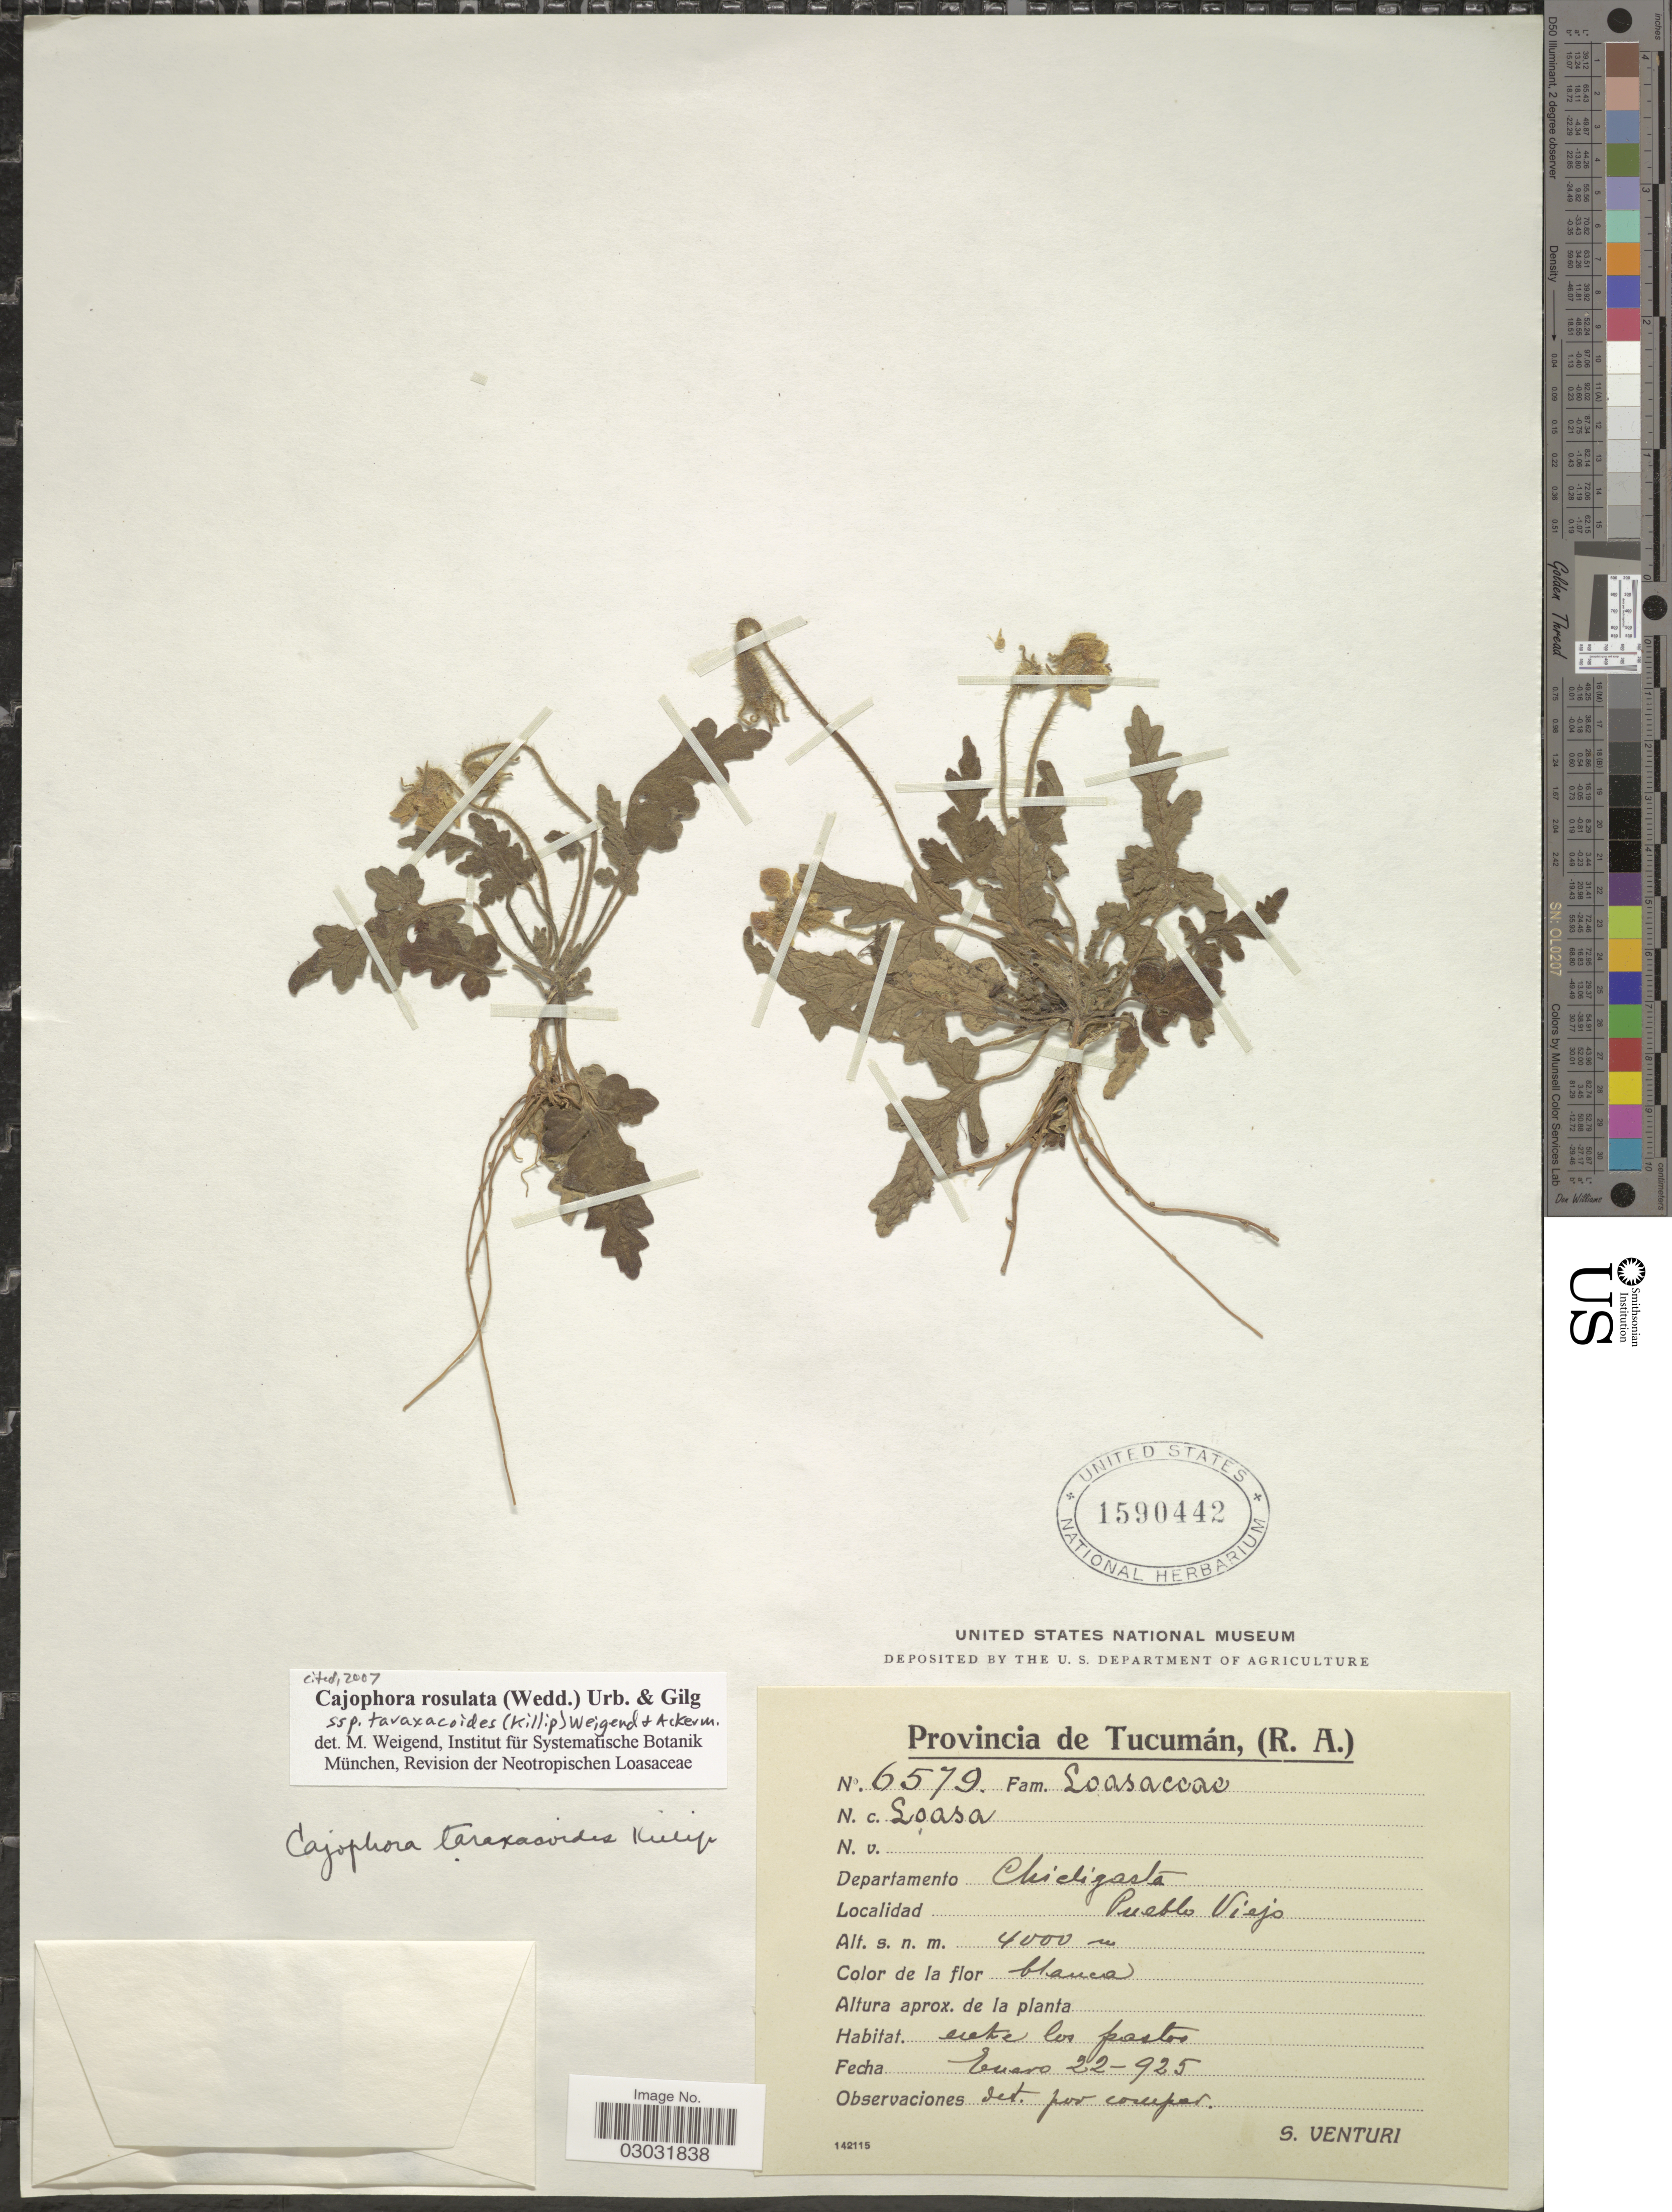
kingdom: Plantae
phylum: Tracheophyta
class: Magnoliopsida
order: Cornales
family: Loasaceae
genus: Caiophora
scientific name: Caiophora rosulata subsp. taraxacoides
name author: (Killip) Weigend & M. Ackermann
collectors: S. Venturi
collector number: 6579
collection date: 1925-01-22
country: Argentina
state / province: Tucuman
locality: Departamento Chicligasta. Pueblo Viejo.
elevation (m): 4000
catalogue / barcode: US 1590442